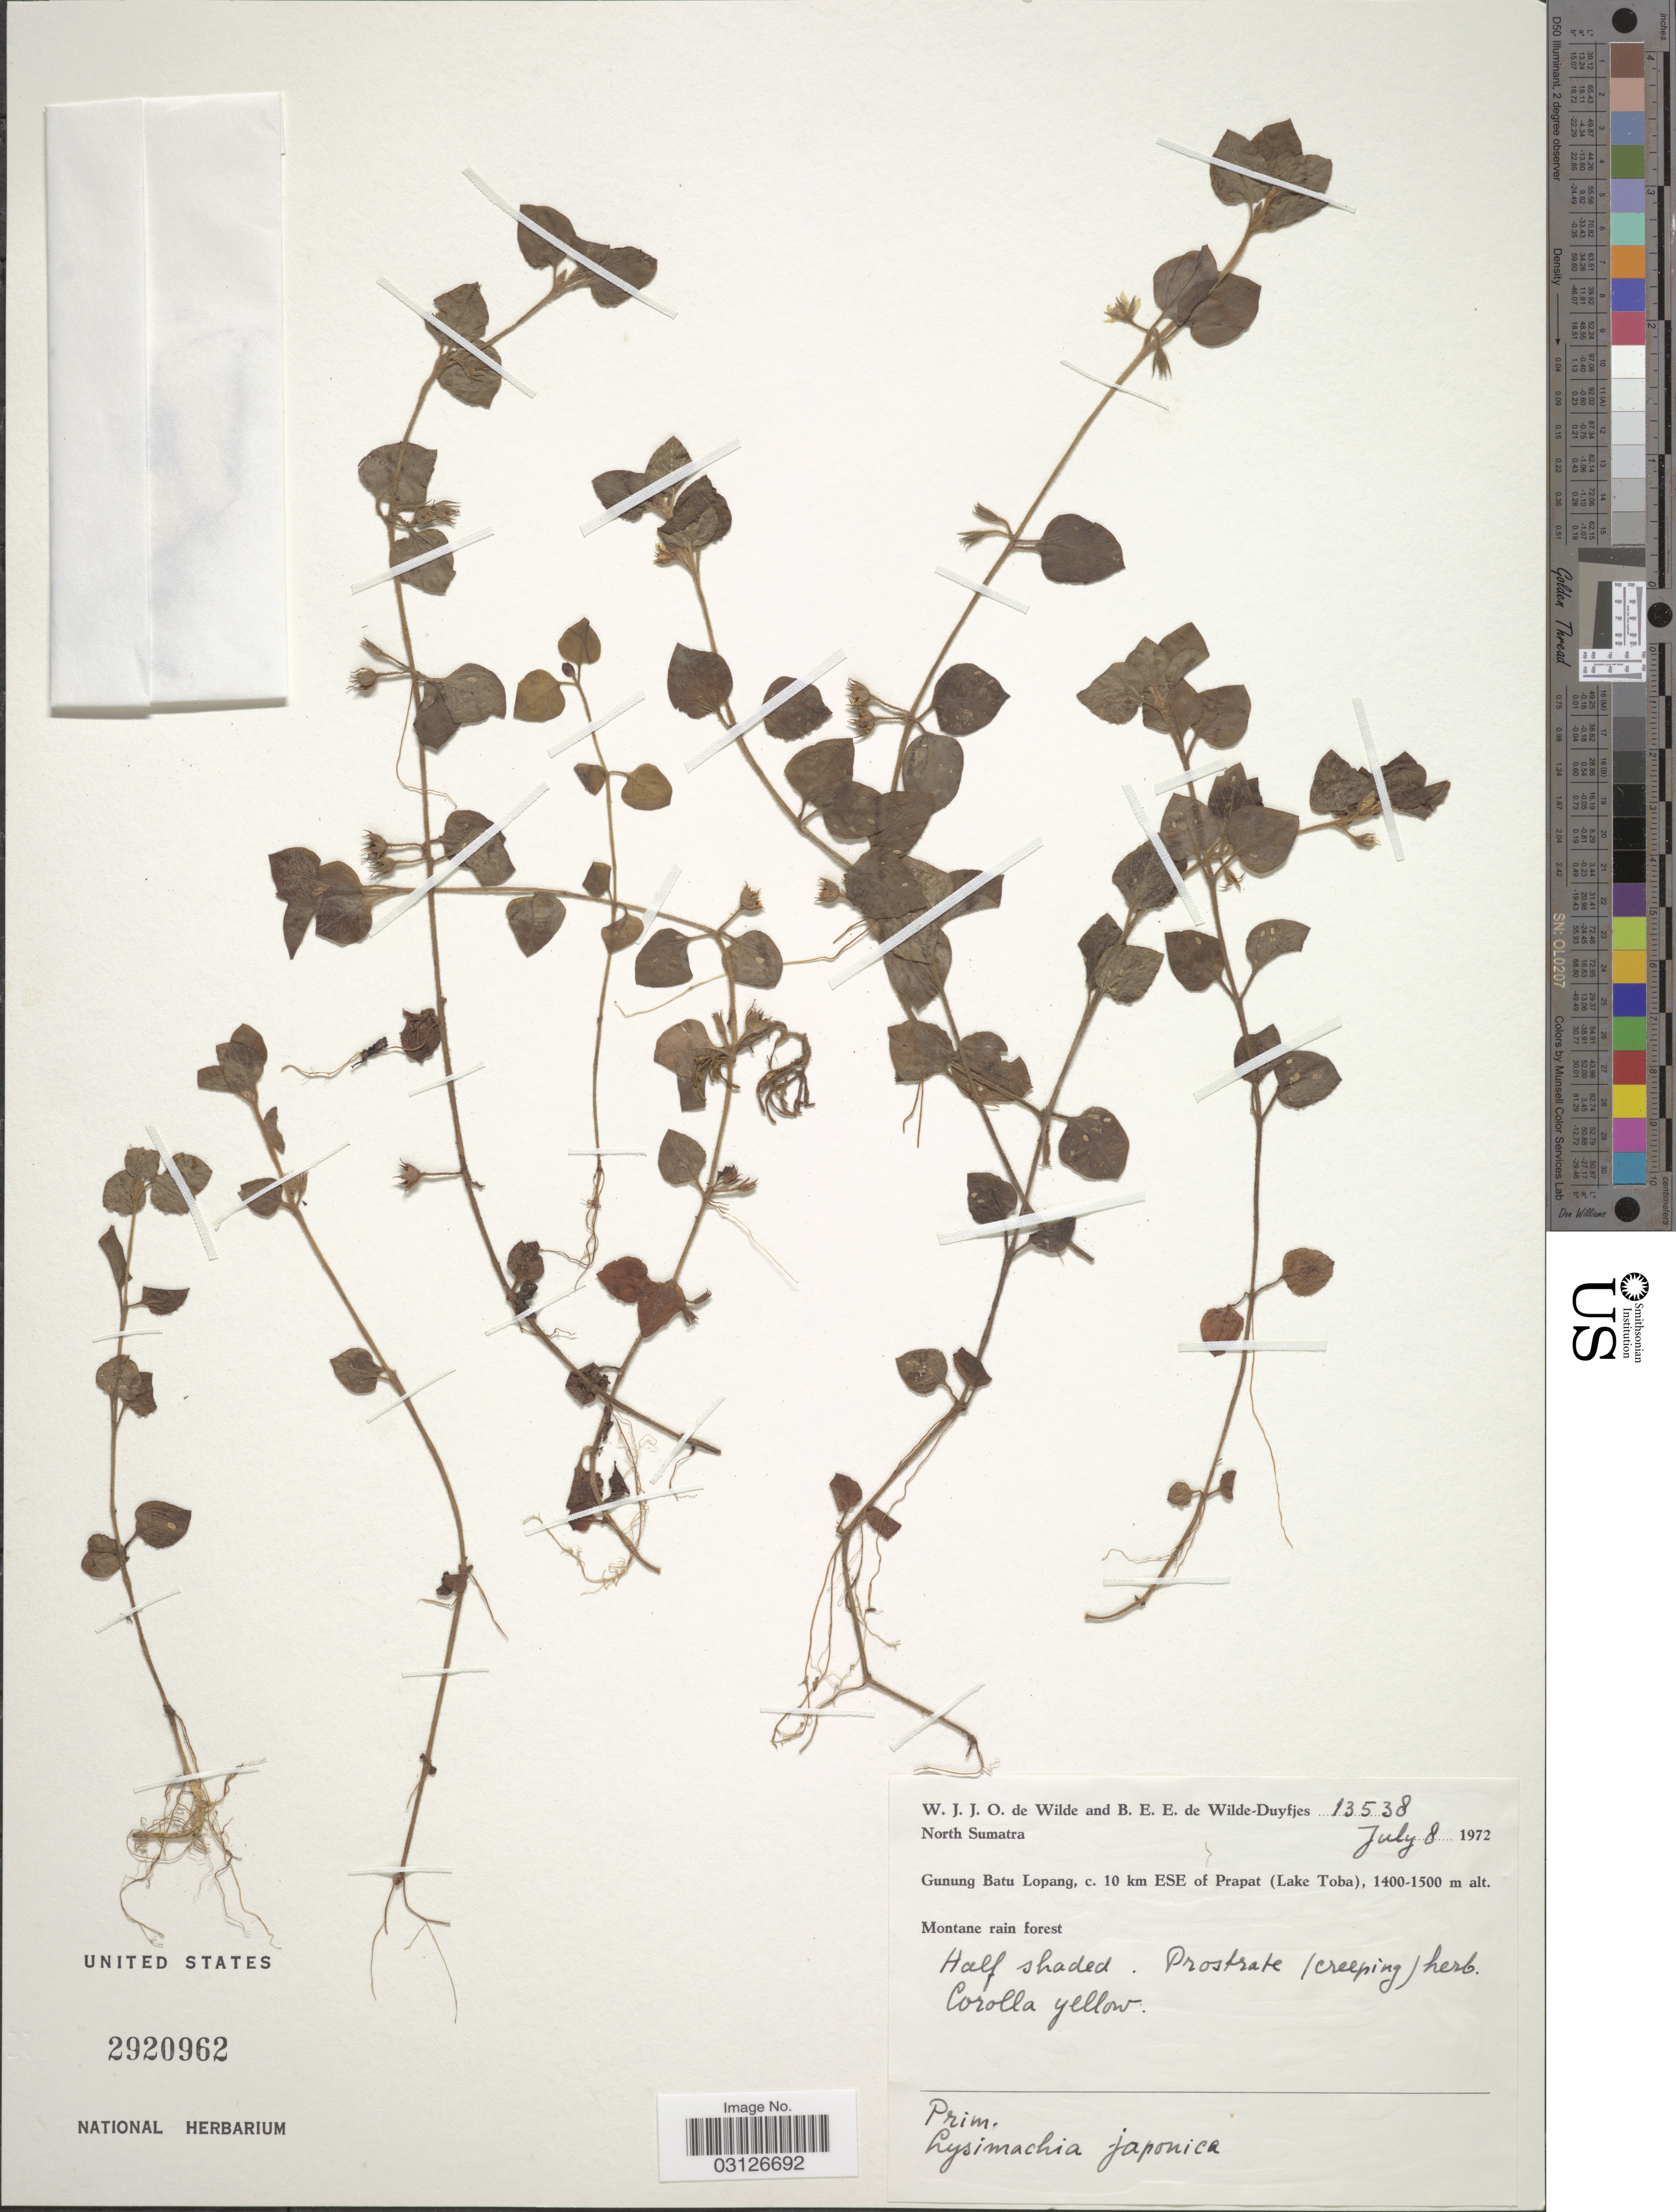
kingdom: Plantae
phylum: Tracheophyta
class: Magnoliopsida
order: Ericales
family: Primulaceae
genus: Lysimachia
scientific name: Lysimachia japonica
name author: Thunb.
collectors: W. J. de Wilde & B. E. de Wilde-Duyfjes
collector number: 13538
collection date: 1972-07-08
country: Indonesia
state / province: Sumatra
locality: North Sumatra. Gunung Batu Lopang, c. 10 km ESE of Prapat (Lake Toba).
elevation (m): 1400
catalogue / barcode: US 2920962